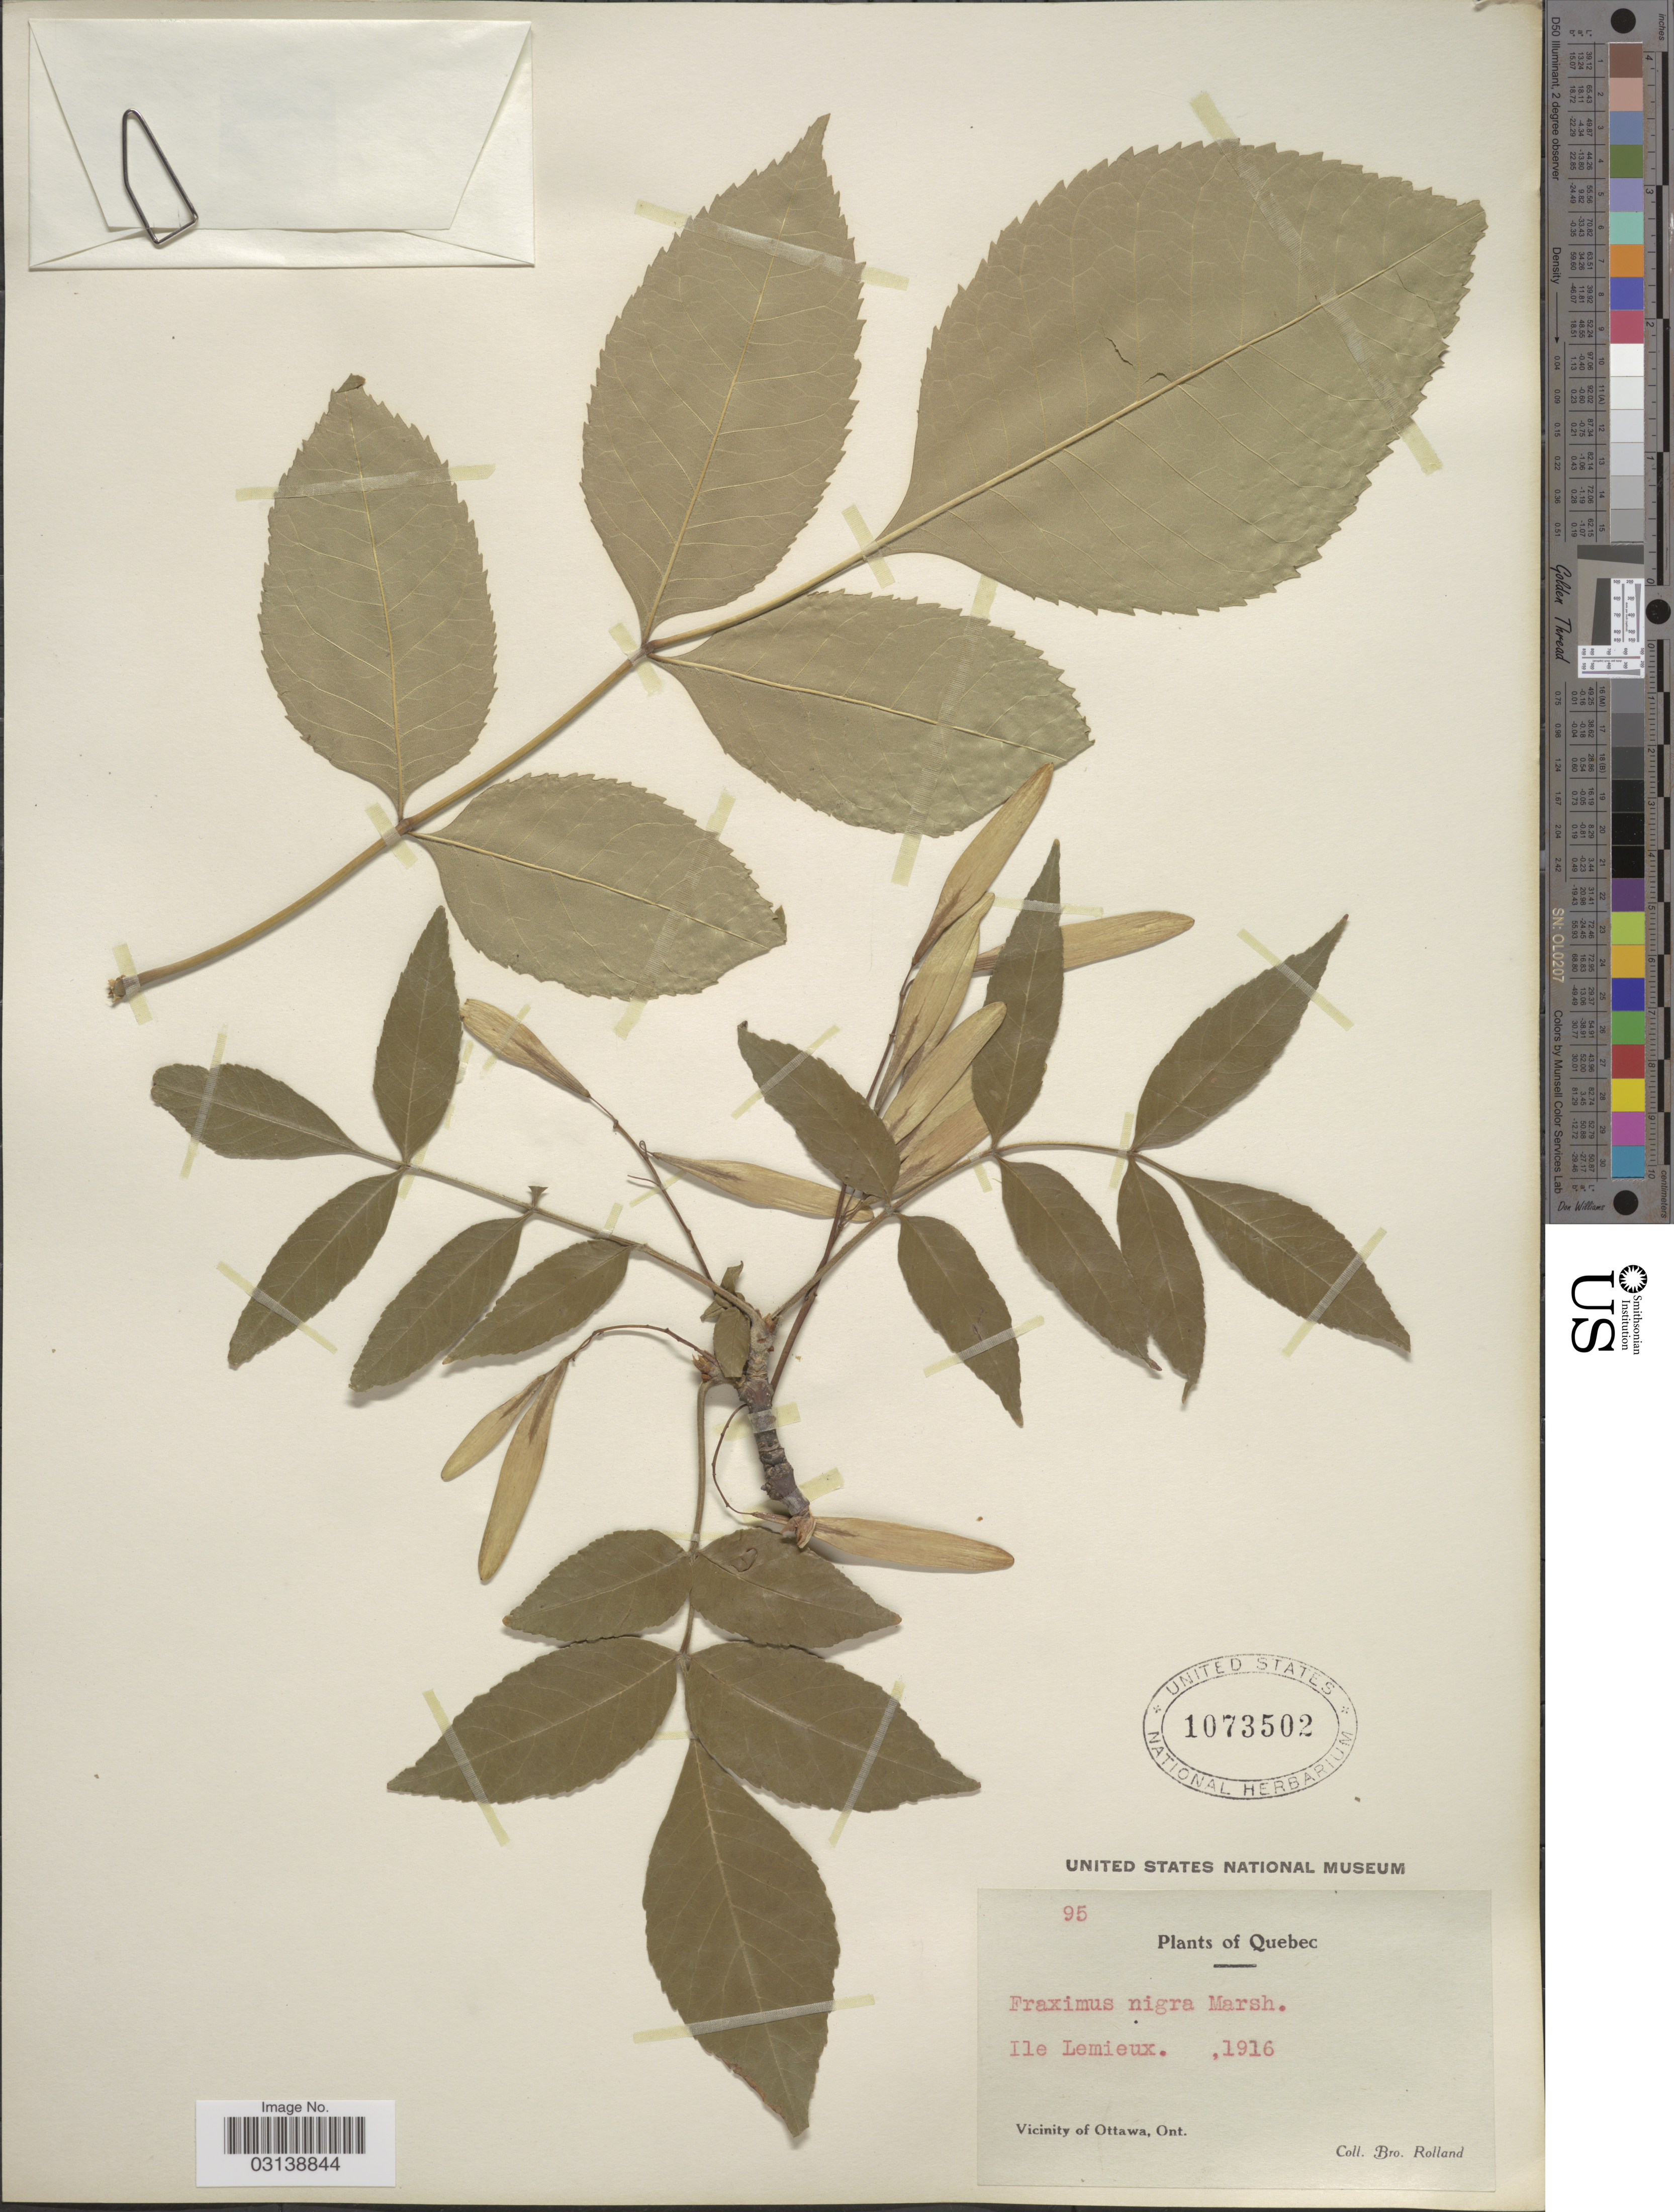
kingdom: Plantae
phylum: Tracheophyta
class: Magnoliopsida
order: Lamiales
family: Oleaceae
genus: Fraxinus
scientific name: Fraxinus nigra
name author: Marshall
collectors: B. Rolland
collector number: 95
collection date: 1916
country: Canada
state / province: Quebec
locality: Ile Lemieux. Vicinity of Ottawa, Ont.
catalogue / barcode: US 1073502